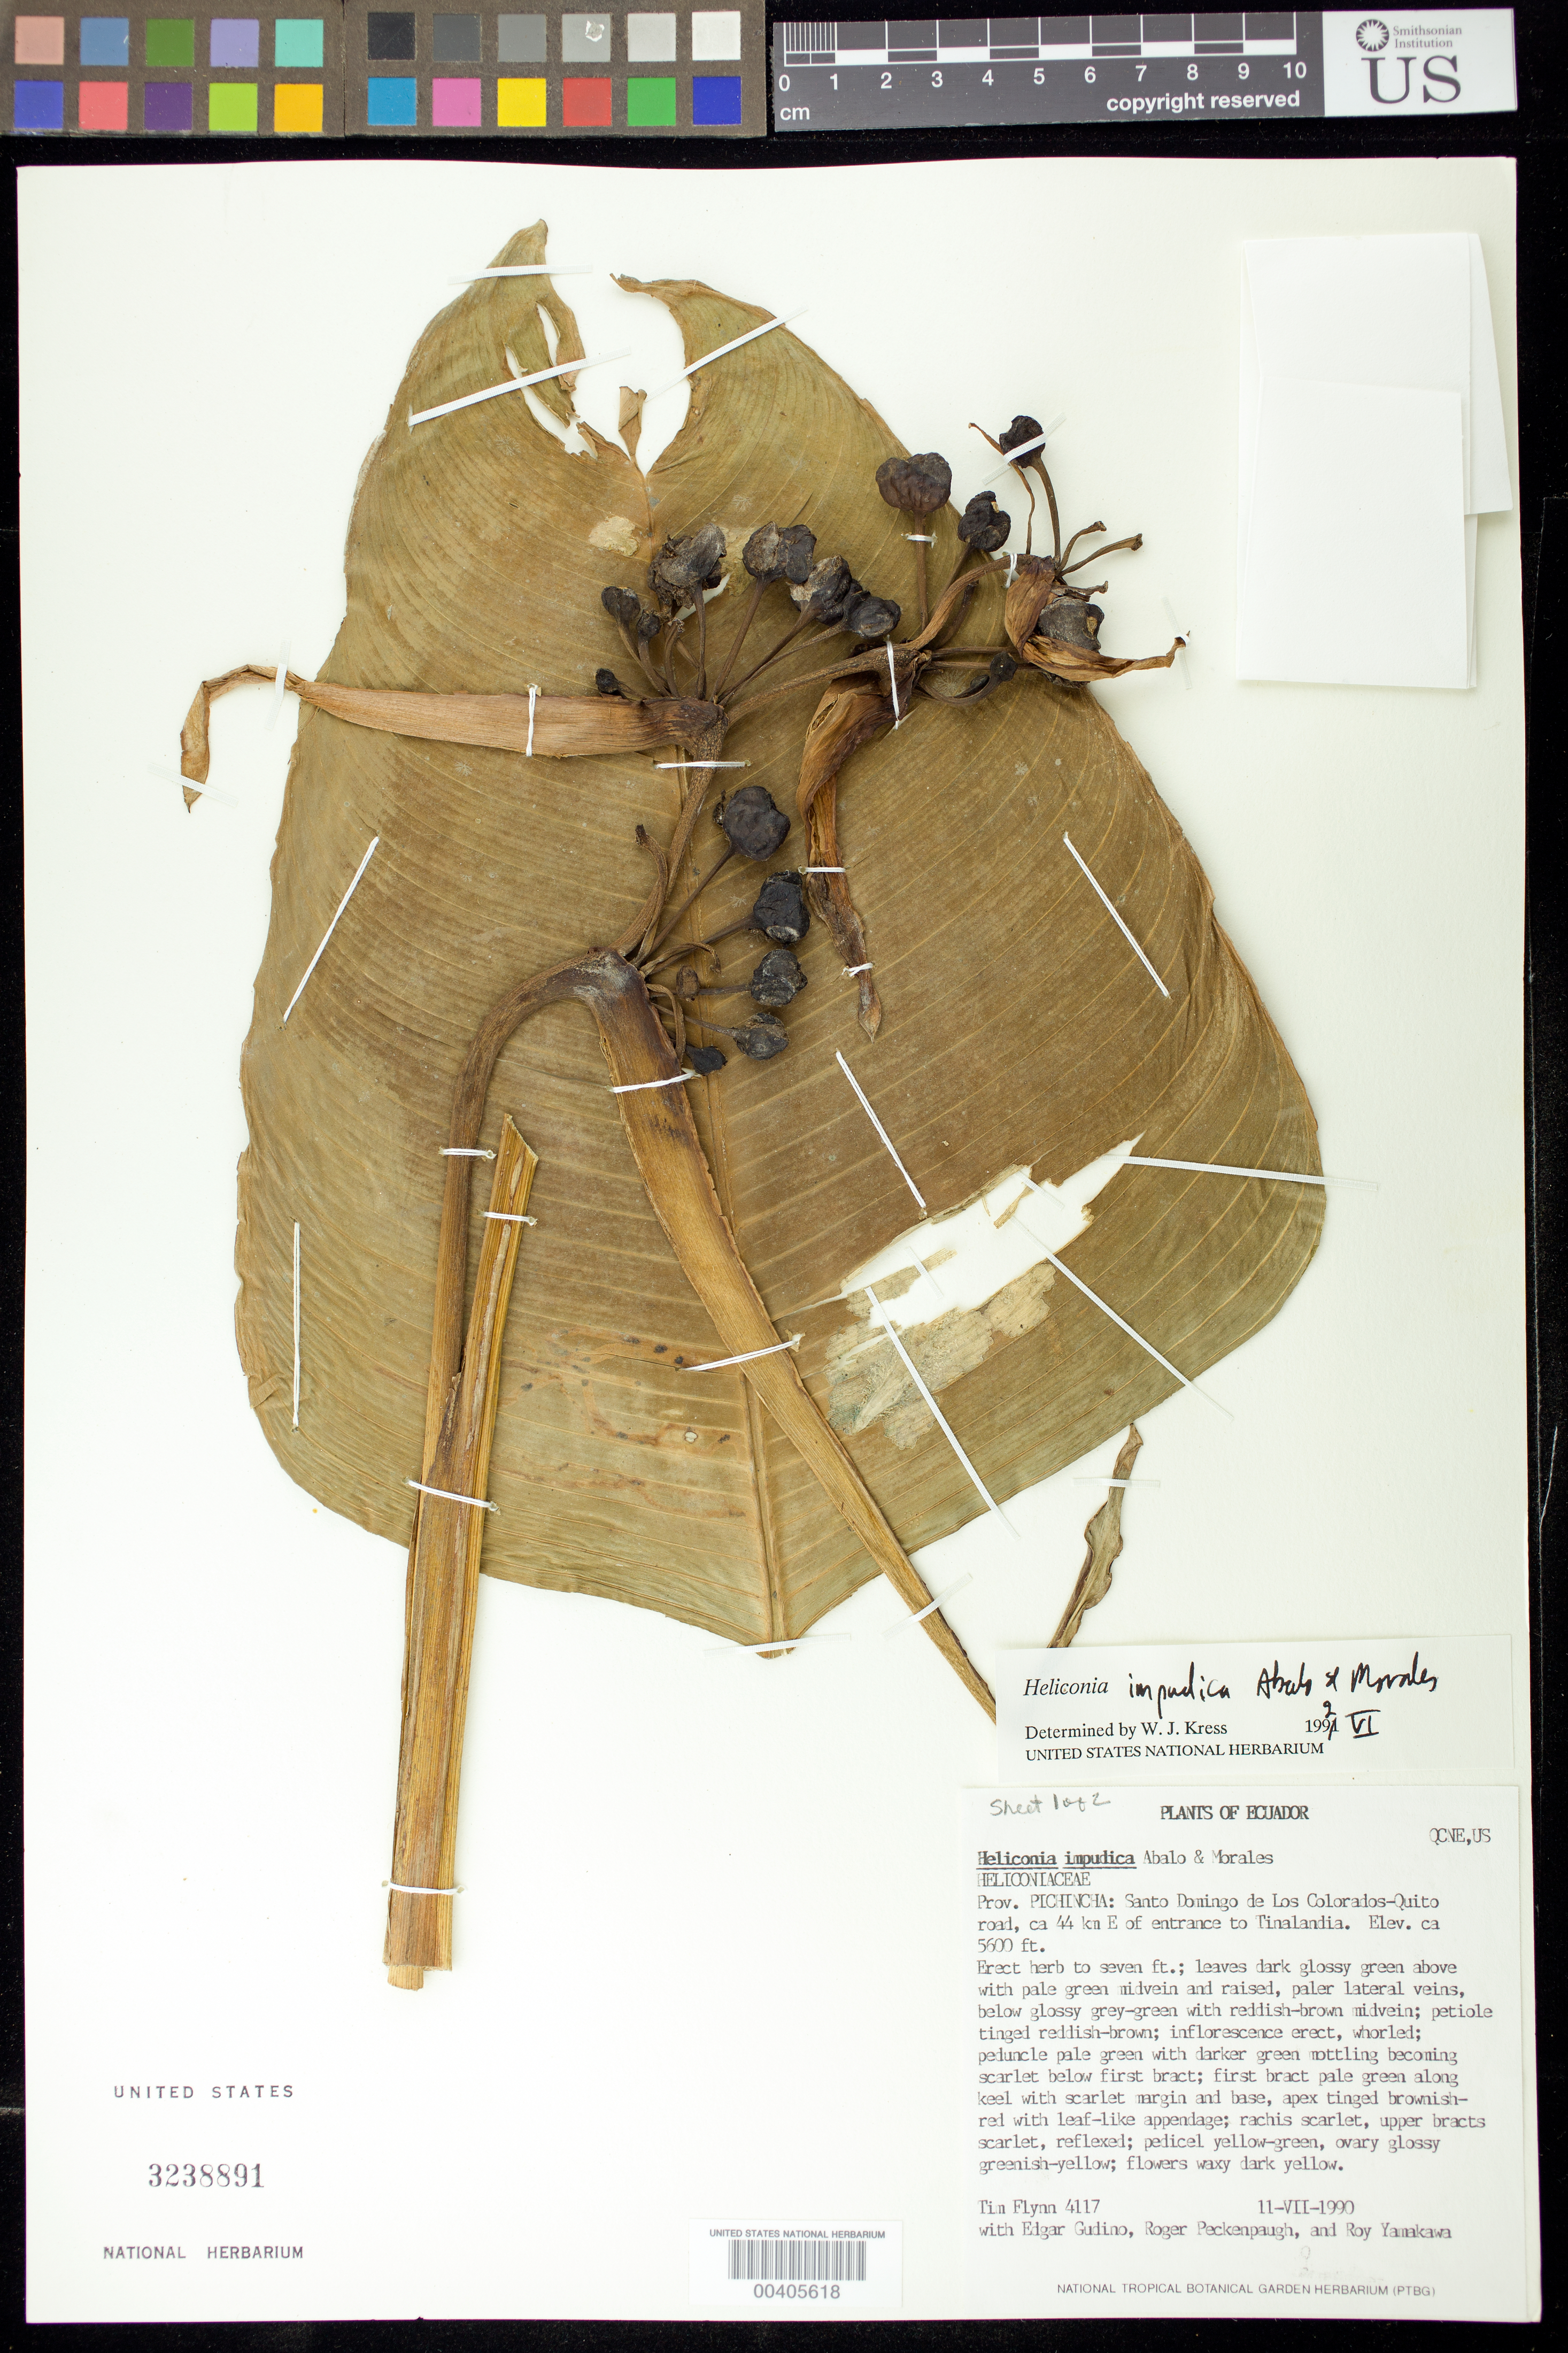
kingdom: Plantae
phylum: Tracheophyta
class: Liliopsida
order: Zingiberales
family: Heliconiaceae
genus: Heliconia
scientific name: Heliconia impudica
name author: Abalo & Morales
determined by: Kress, W. J., (US), Smithsonian Institution - National Museum of Natural History (UNITED STATES)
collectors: T. W. Flynn, E. Gudiño, R. Peckinpaugh & R. Yamakawa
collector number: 4117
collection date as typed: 11 Jul 1990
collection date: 1990-07-11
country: Ecuador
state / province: Pichincha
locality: Santo Domingo de los Colorados - quito rd, E of Entrance to tinalandia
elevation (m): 1707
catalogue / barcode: US 3238891